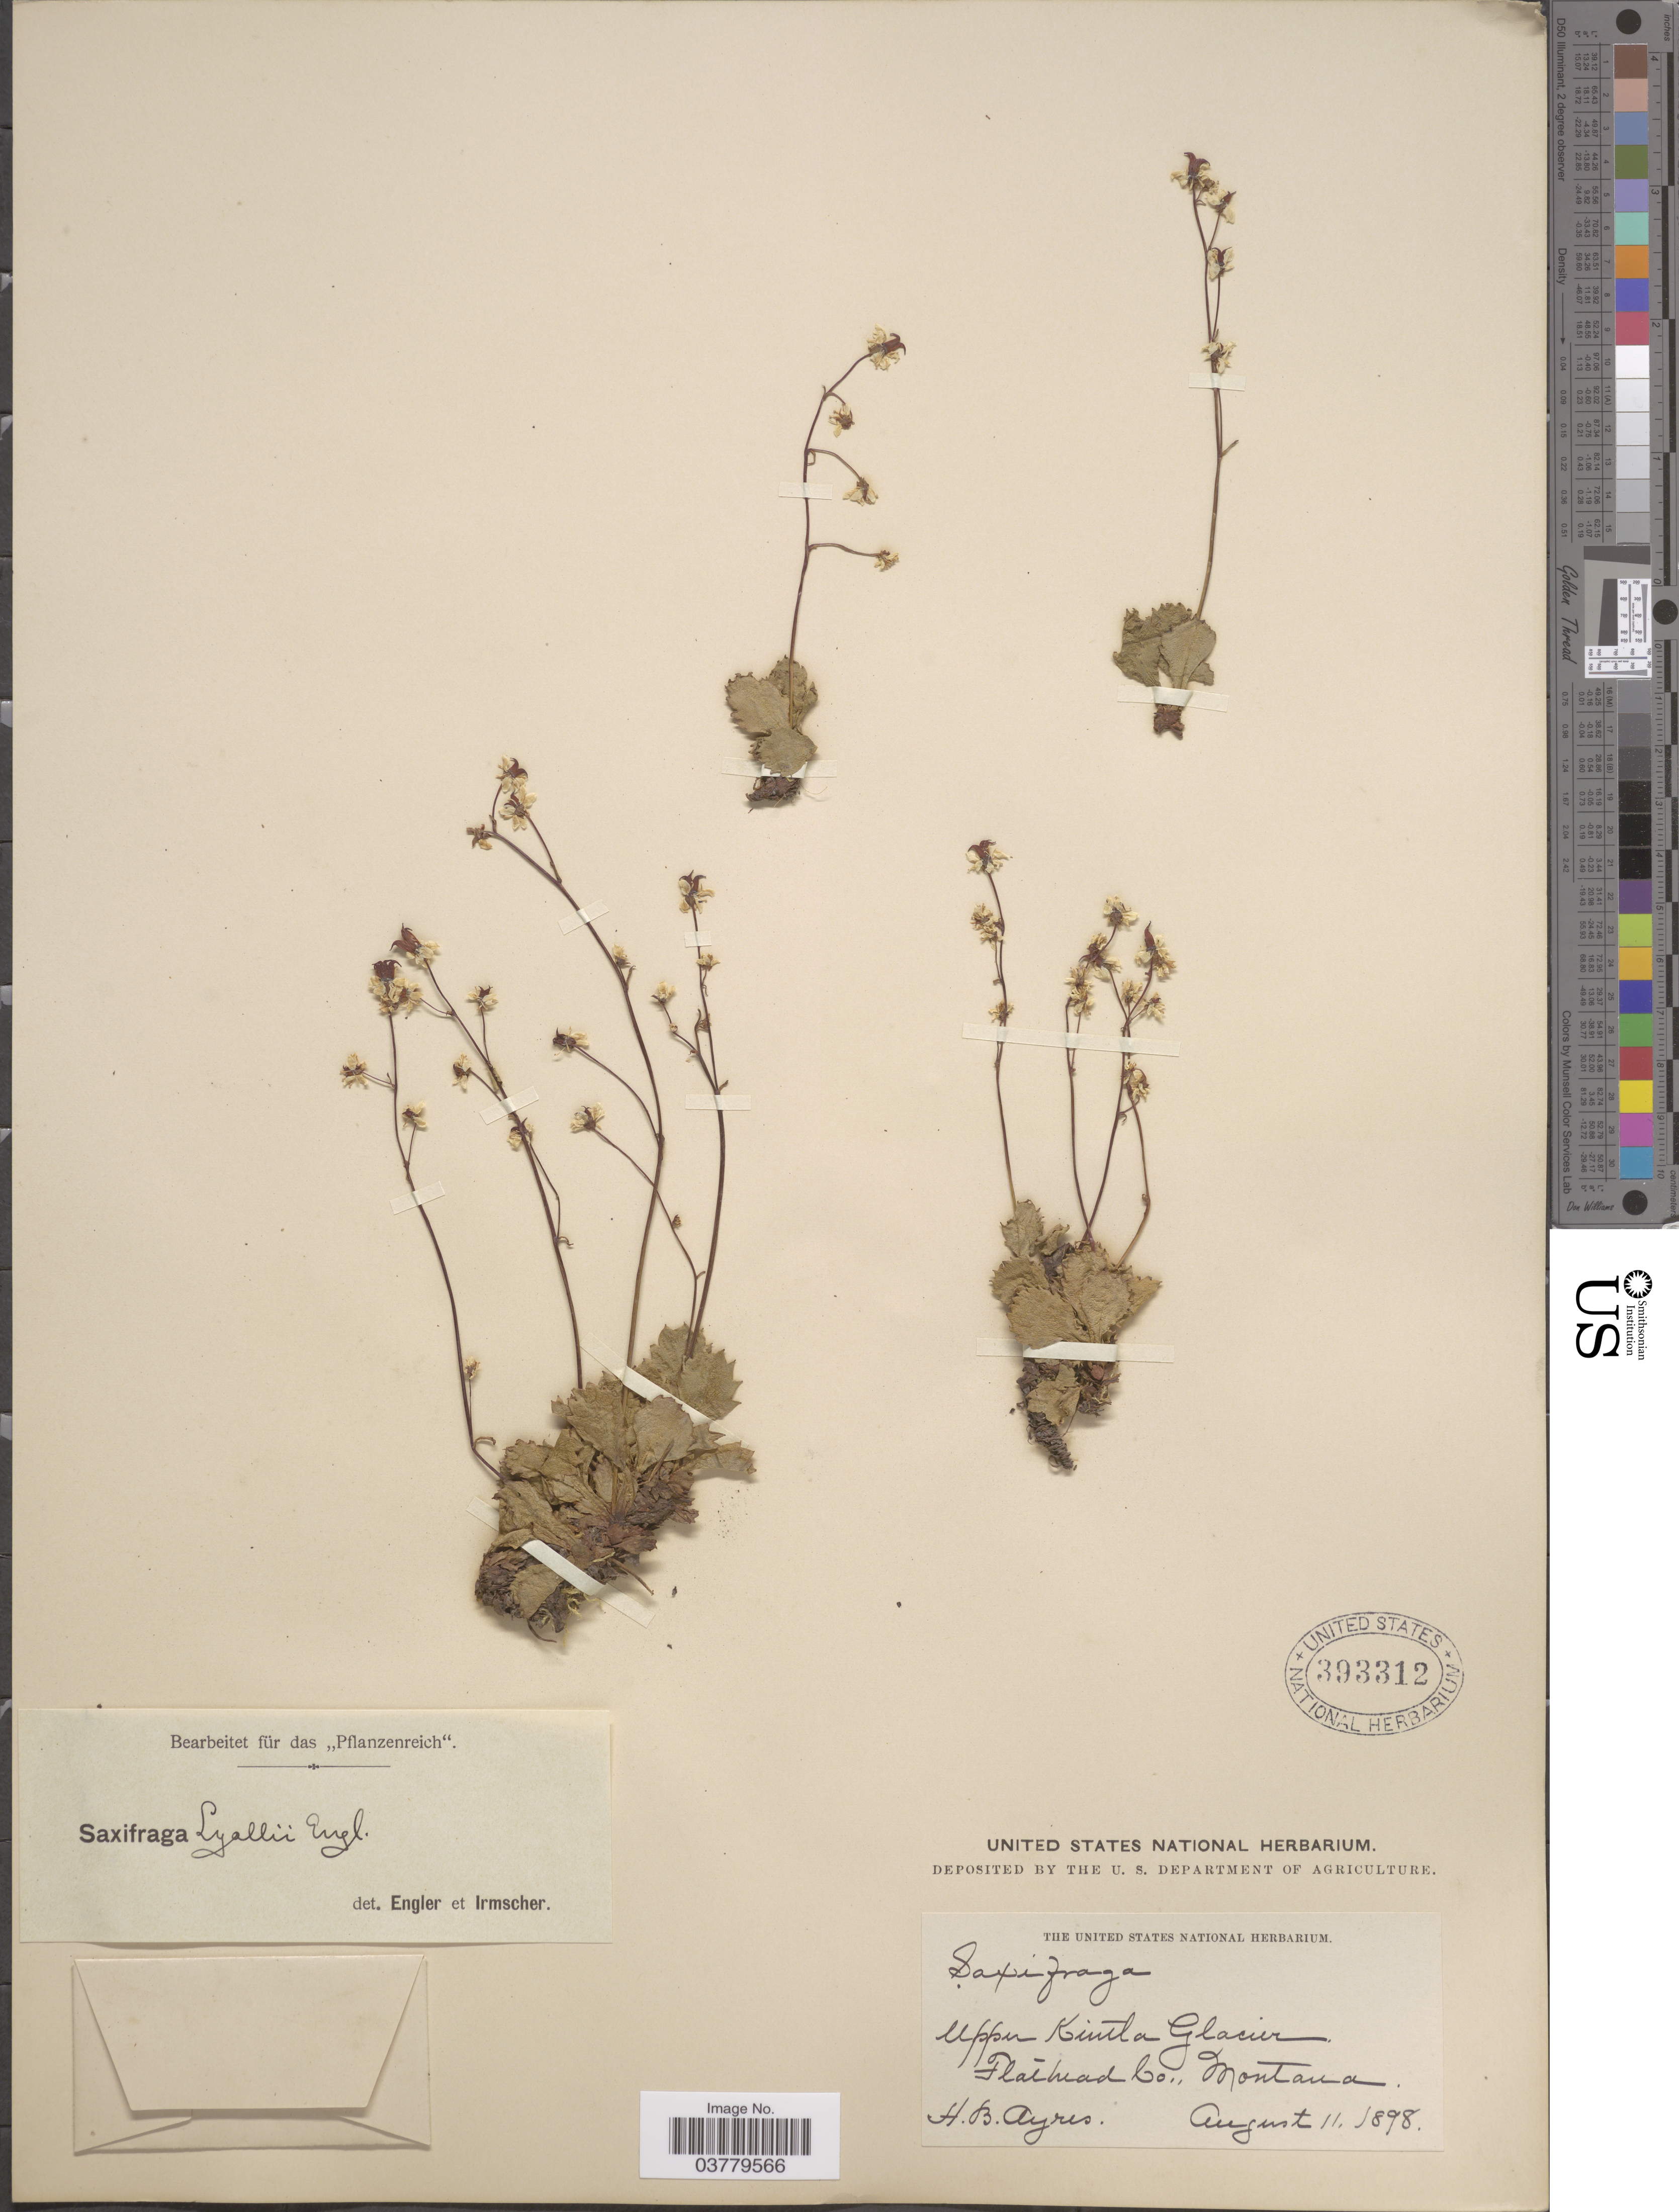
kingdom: Plantae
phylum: Tracheophyta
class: Magnoliopsida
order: Saxifragales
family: Saxifragaceae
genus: Micranthes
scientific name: Micranthes lyalii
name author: (Engl.) Small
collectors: H. Ayres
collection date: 1898-08-11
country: United States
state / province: Montana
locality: Upper Kintla Glacier. Flathead Co.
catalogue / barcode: US 393312